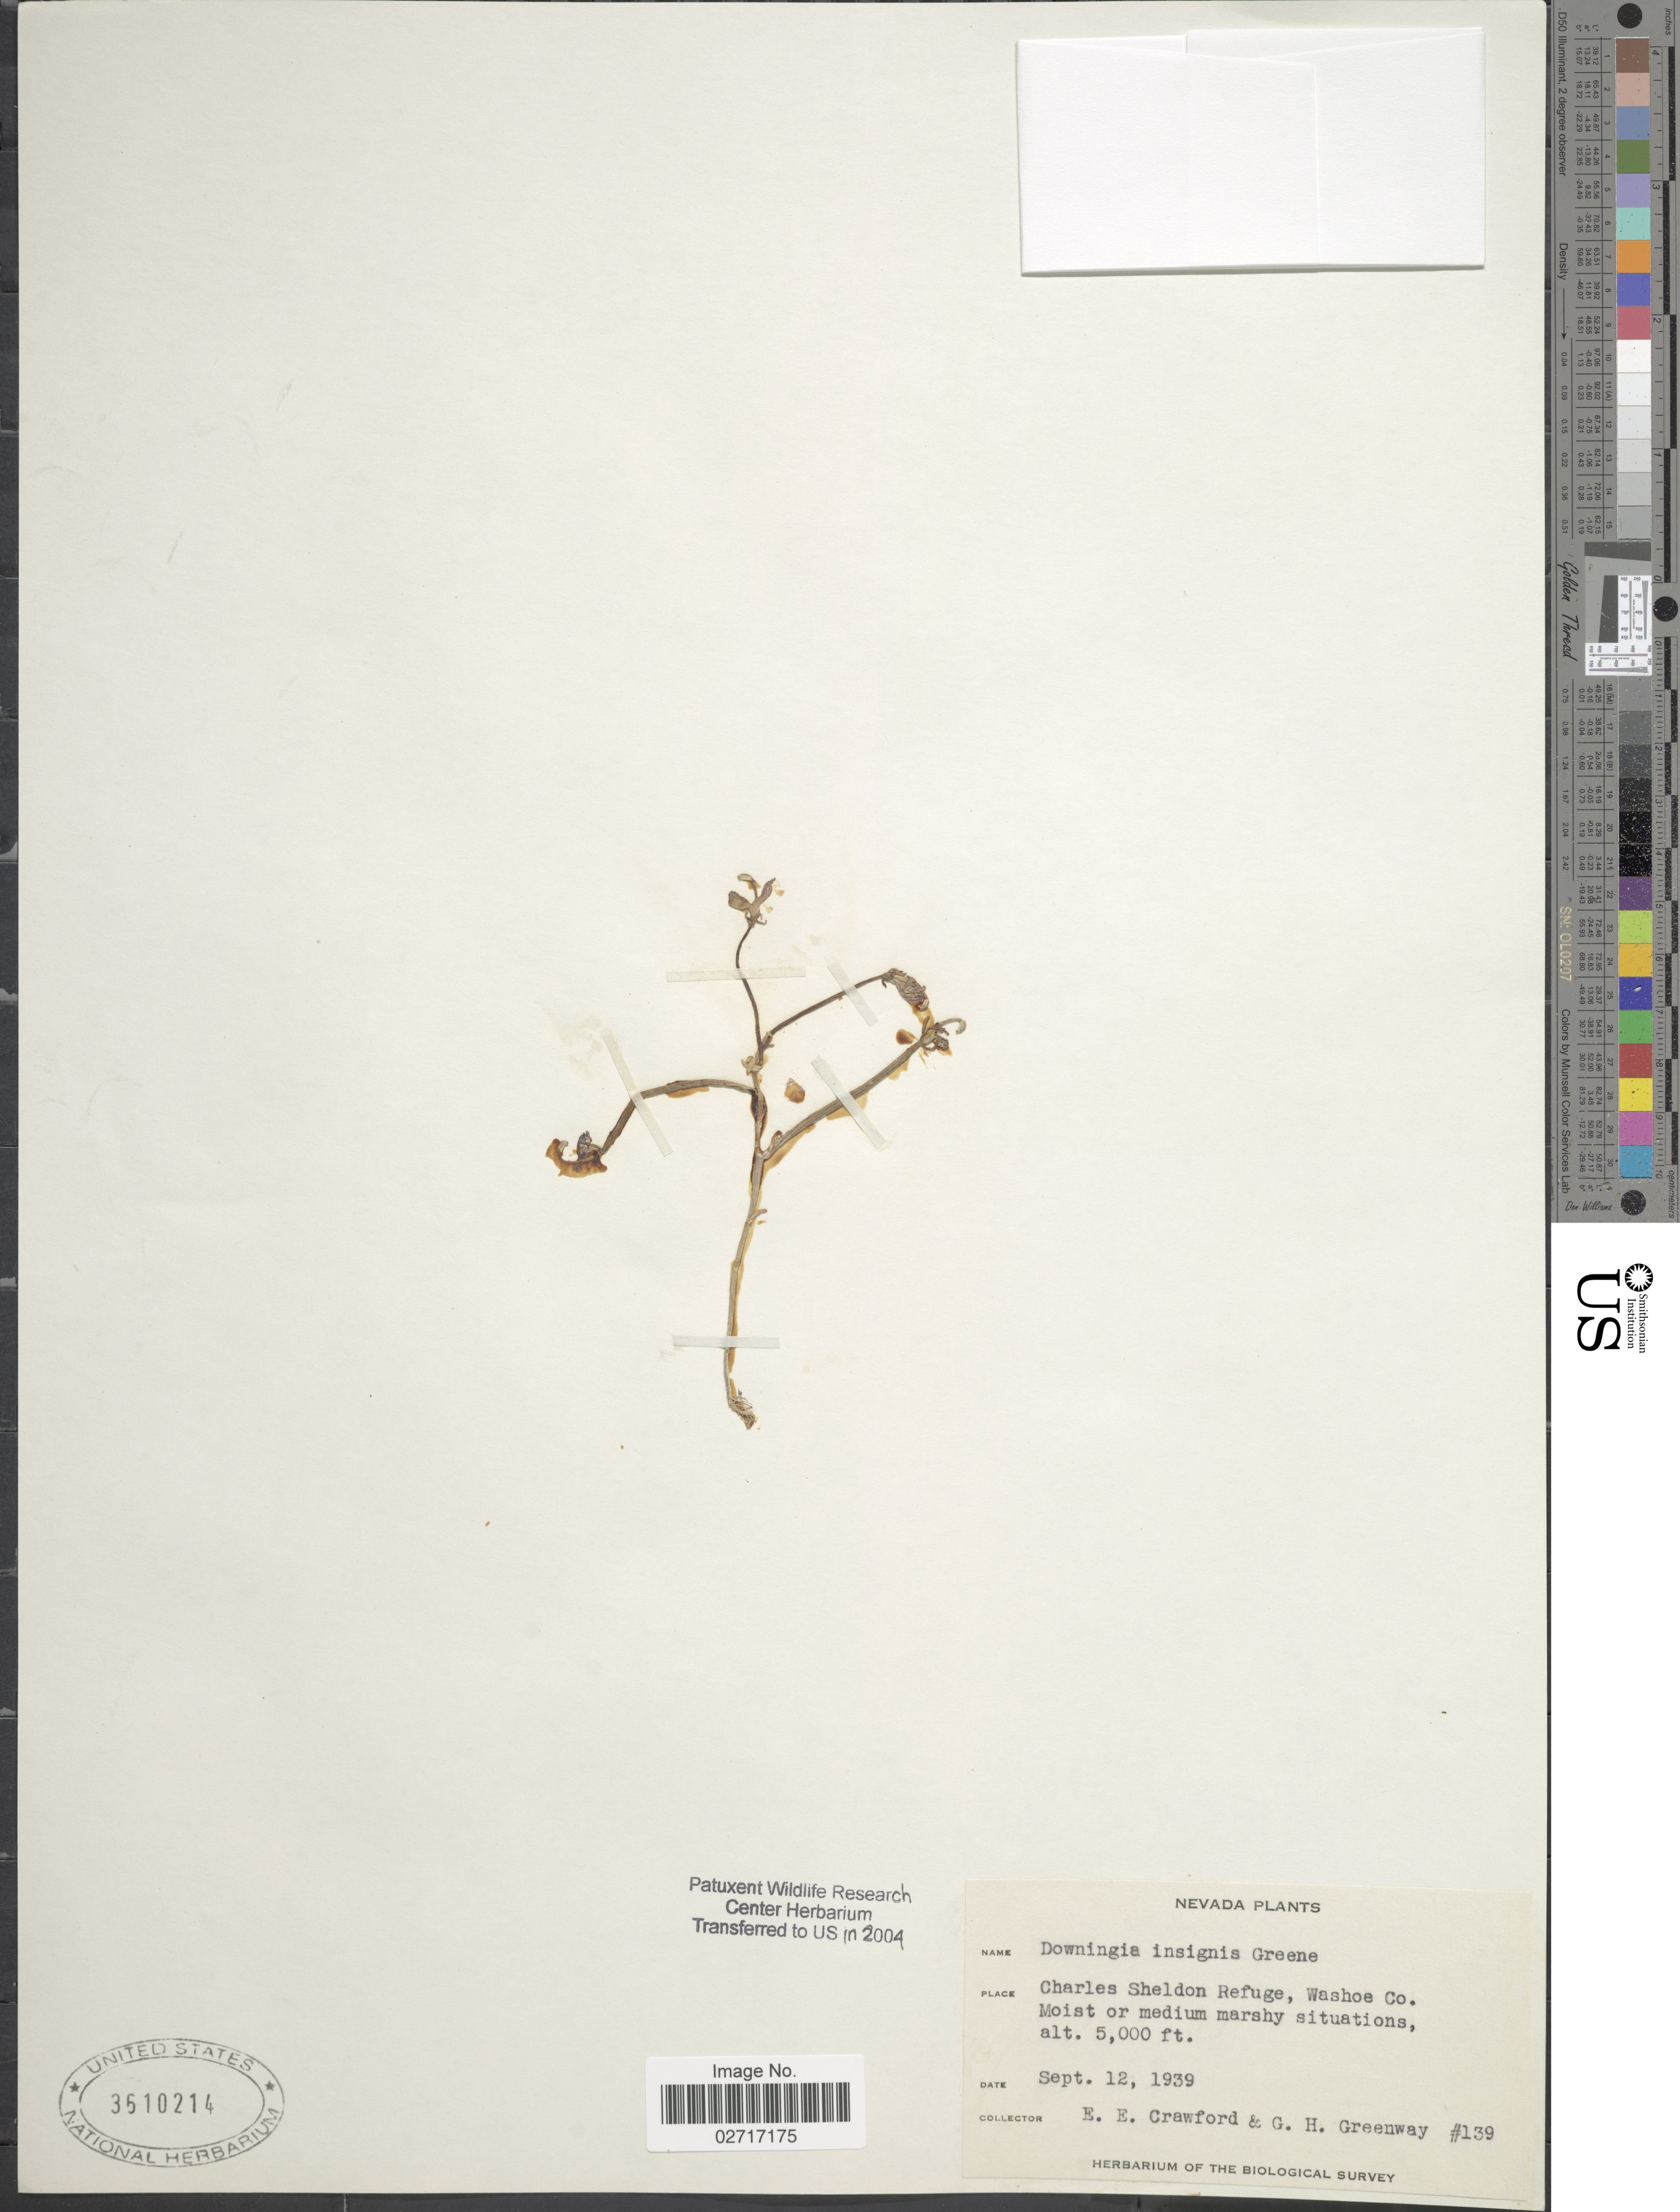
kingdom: Plantae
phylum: Tracheophyta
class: Magnoliopsida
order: Asterales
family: Campanulaceae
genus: Downingia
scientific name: Downingia insignis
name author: Greene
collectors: E. Crawford & G. Greenway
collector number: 139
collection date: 1939-09-12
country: United States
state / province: Nevada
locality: Charles Sheldon Refuge, Washoe Co.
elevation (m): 1524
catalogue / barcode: US 3610214